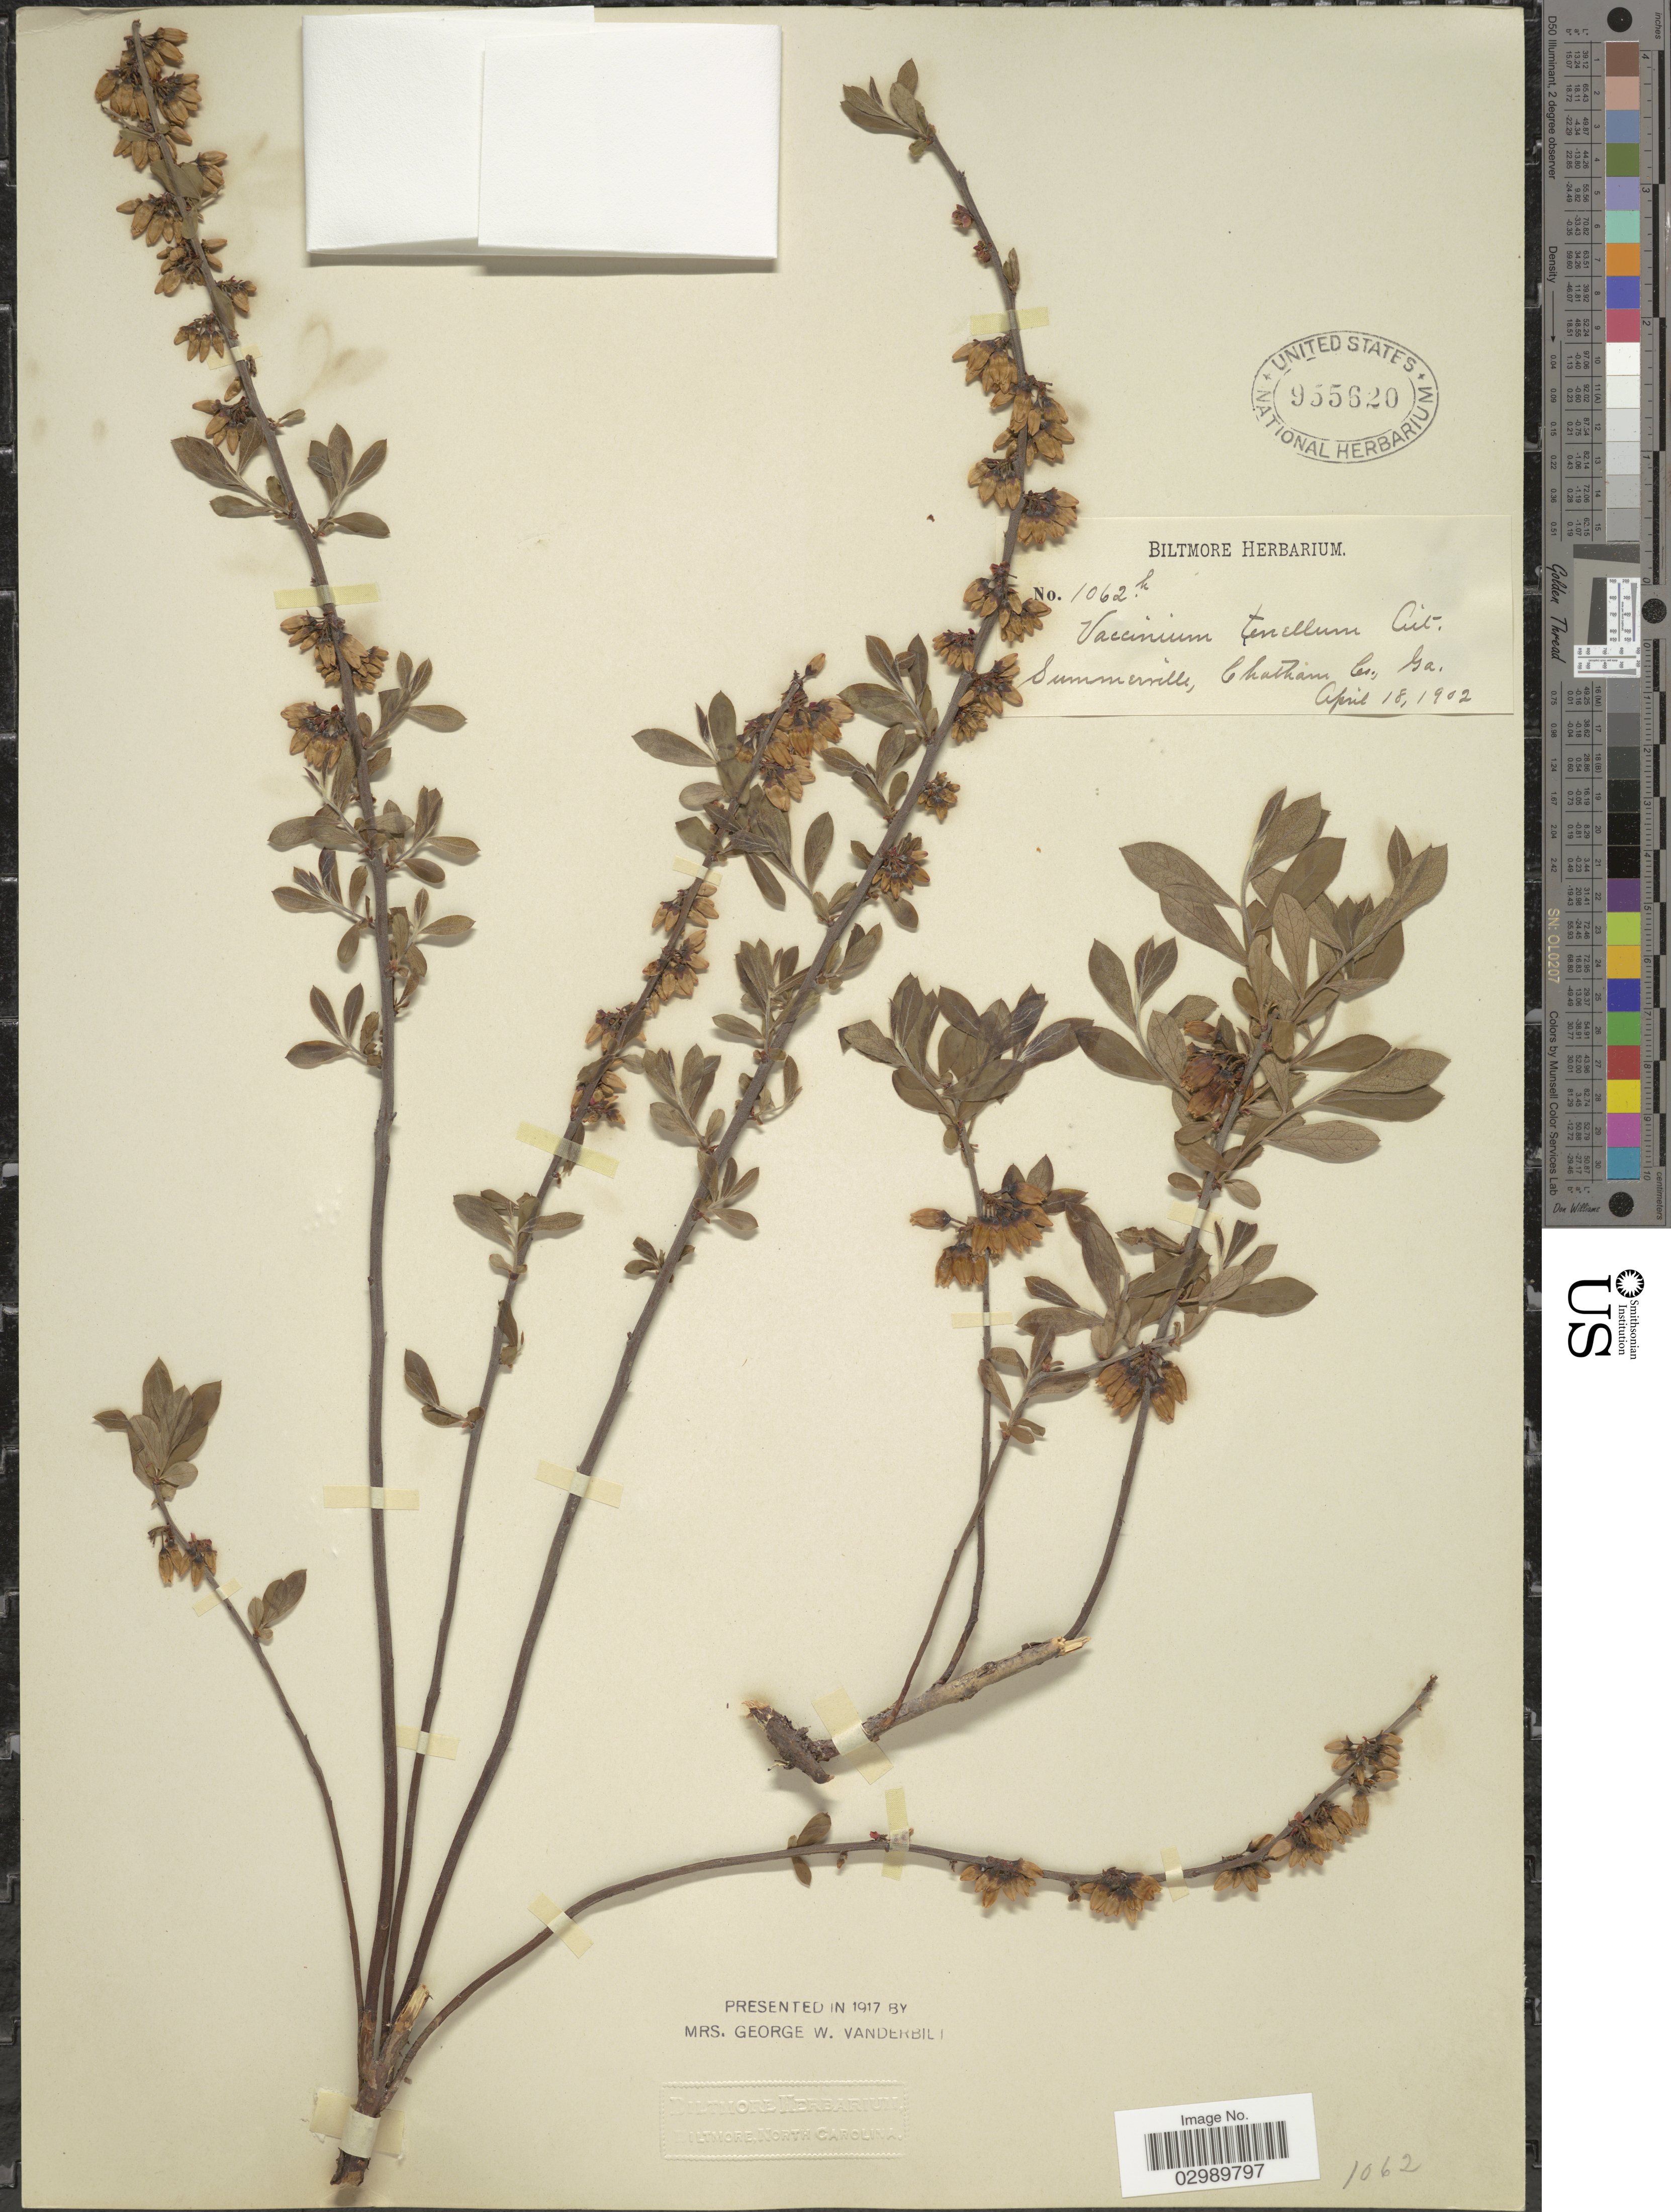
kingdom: Plantae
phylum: Tracheophyta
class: Magnoliopsida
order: Ericales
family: Ericaceae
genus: Vaccinium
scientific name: Vaccinium tenellum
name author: Aiton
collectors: ex herb. Biltmore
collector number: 1062k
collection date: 1902-04-18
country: United States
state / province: Georgia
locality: Summerville, Chatham Co., Ga.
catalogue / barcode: US 955620